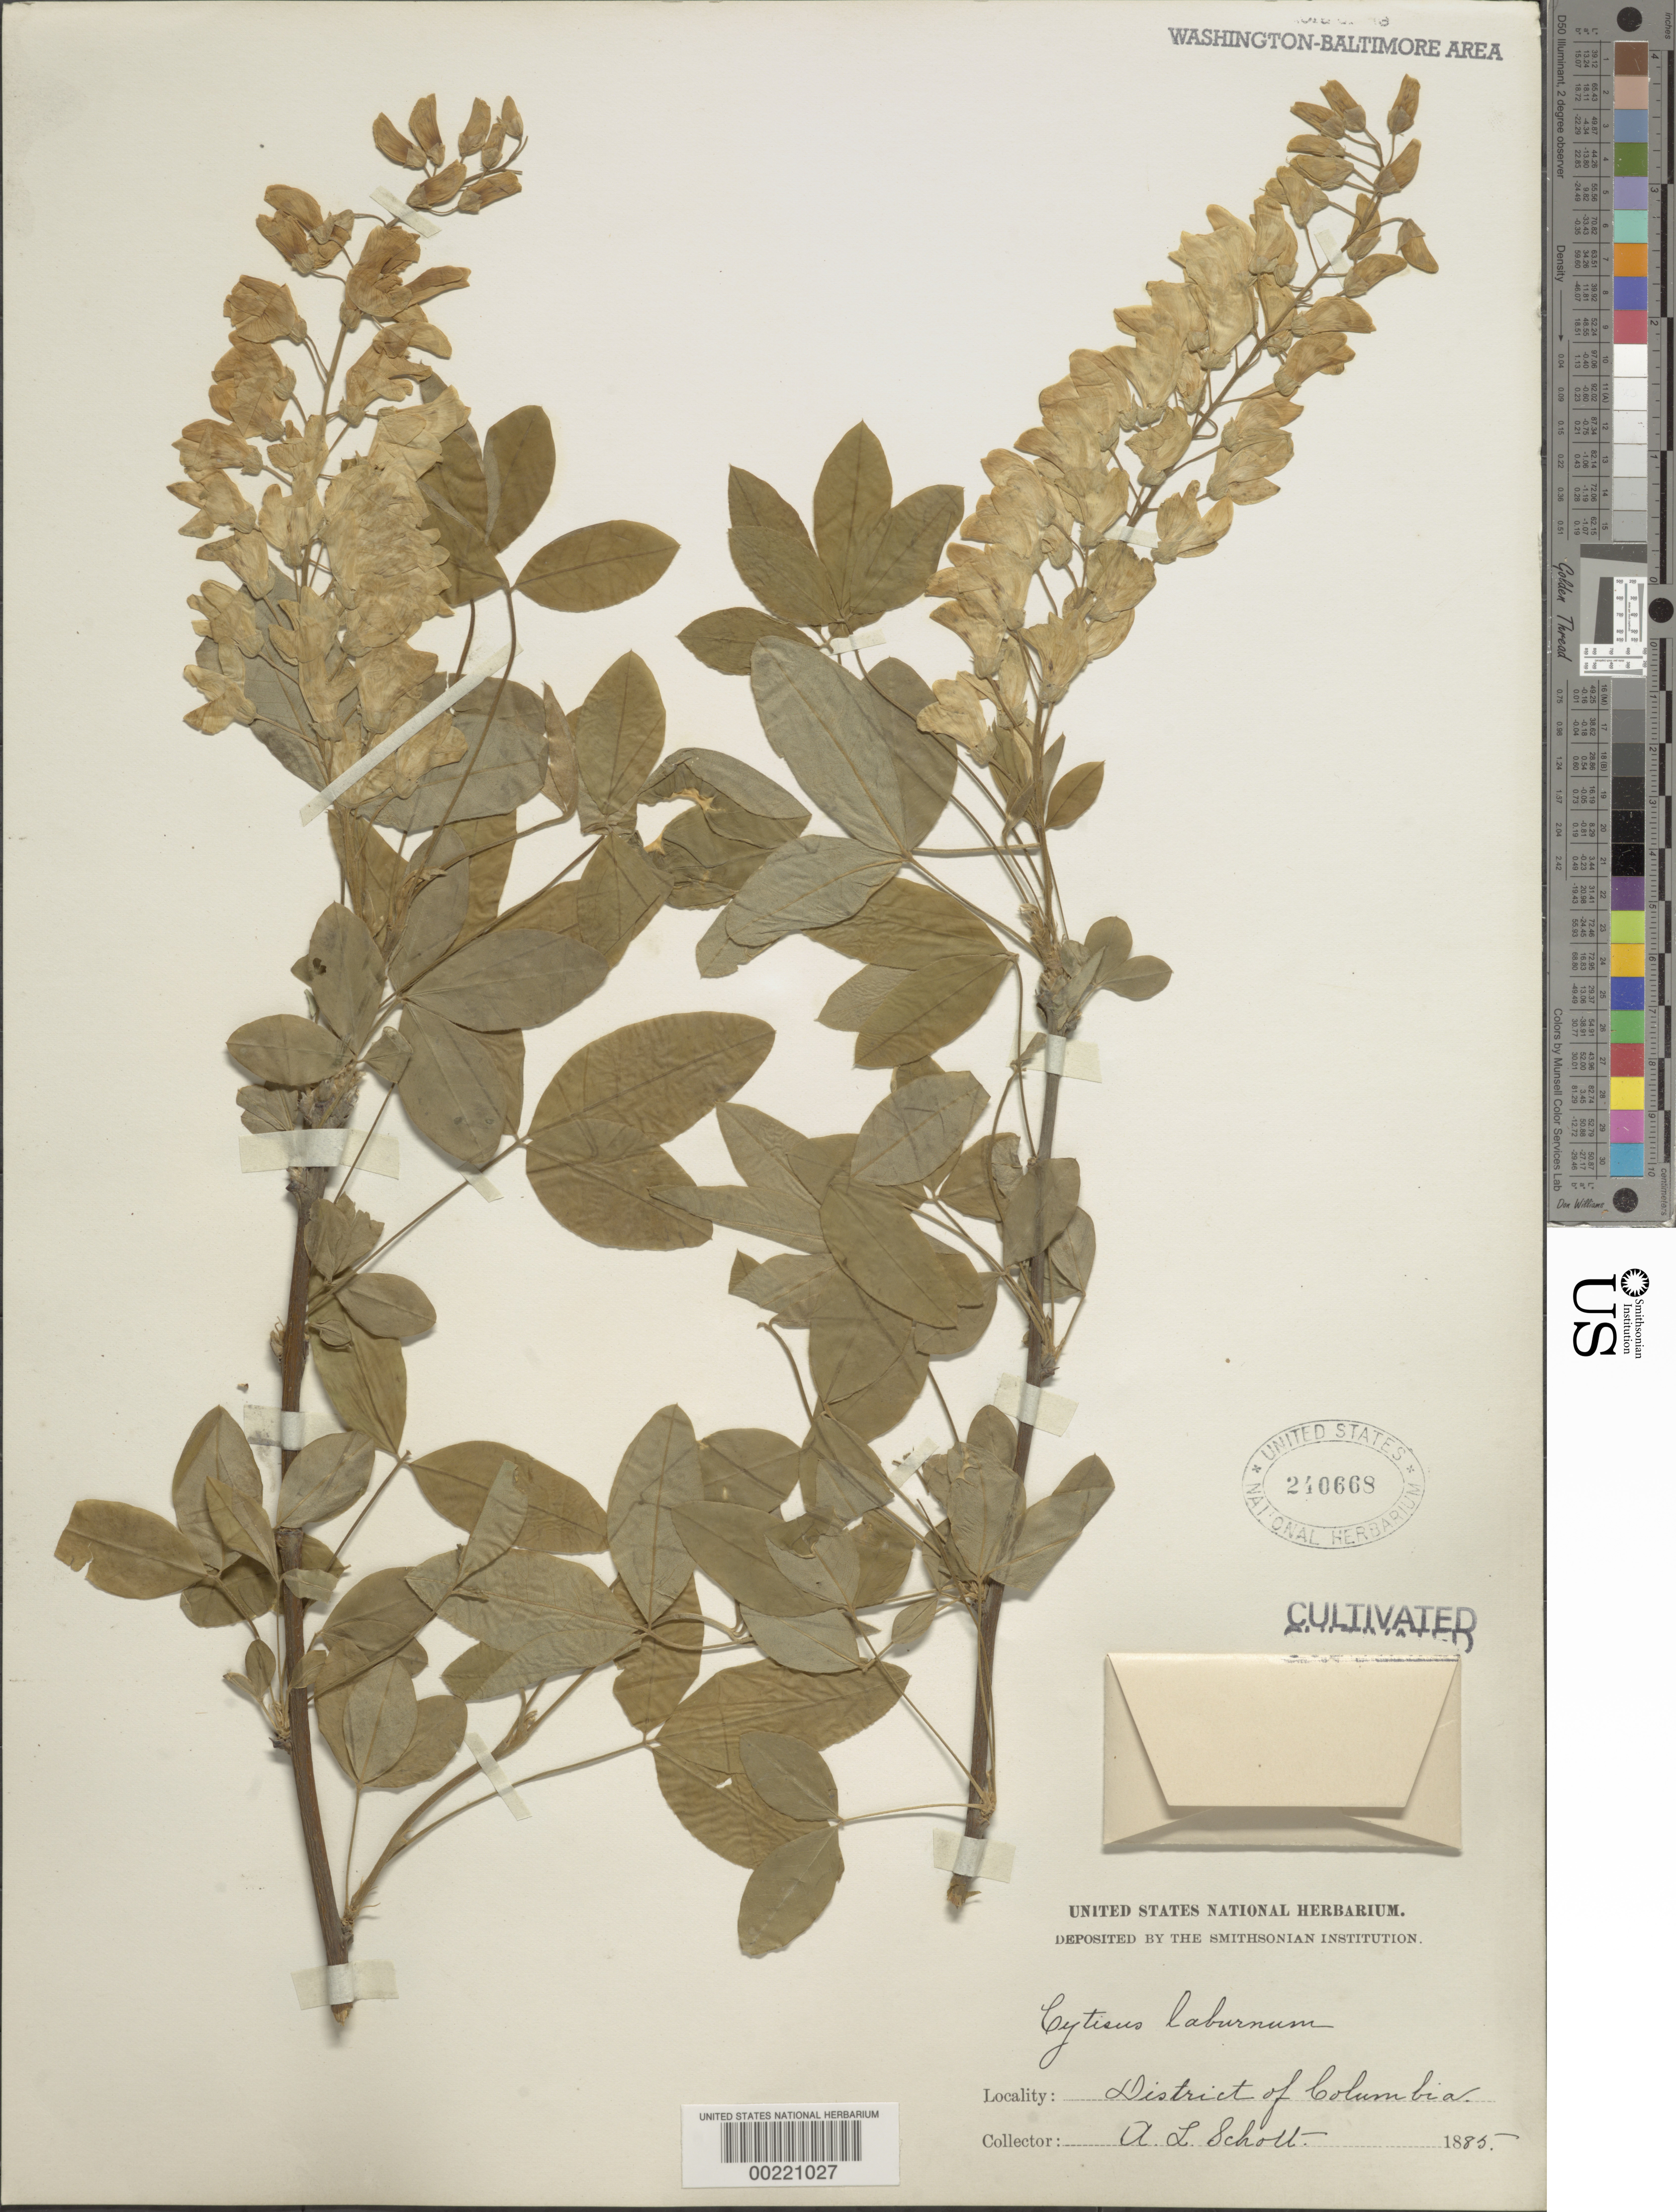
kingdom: Plantae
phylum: Tracheophyta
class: Magnoliopsida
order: Fabales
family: Fabaceae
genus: Laburnum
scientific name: Laburnum anagyroides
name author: Medik.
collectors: A. L. Schott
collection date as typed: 1885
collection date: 1885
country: United States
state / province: District of Columbia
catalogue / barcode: US 240668